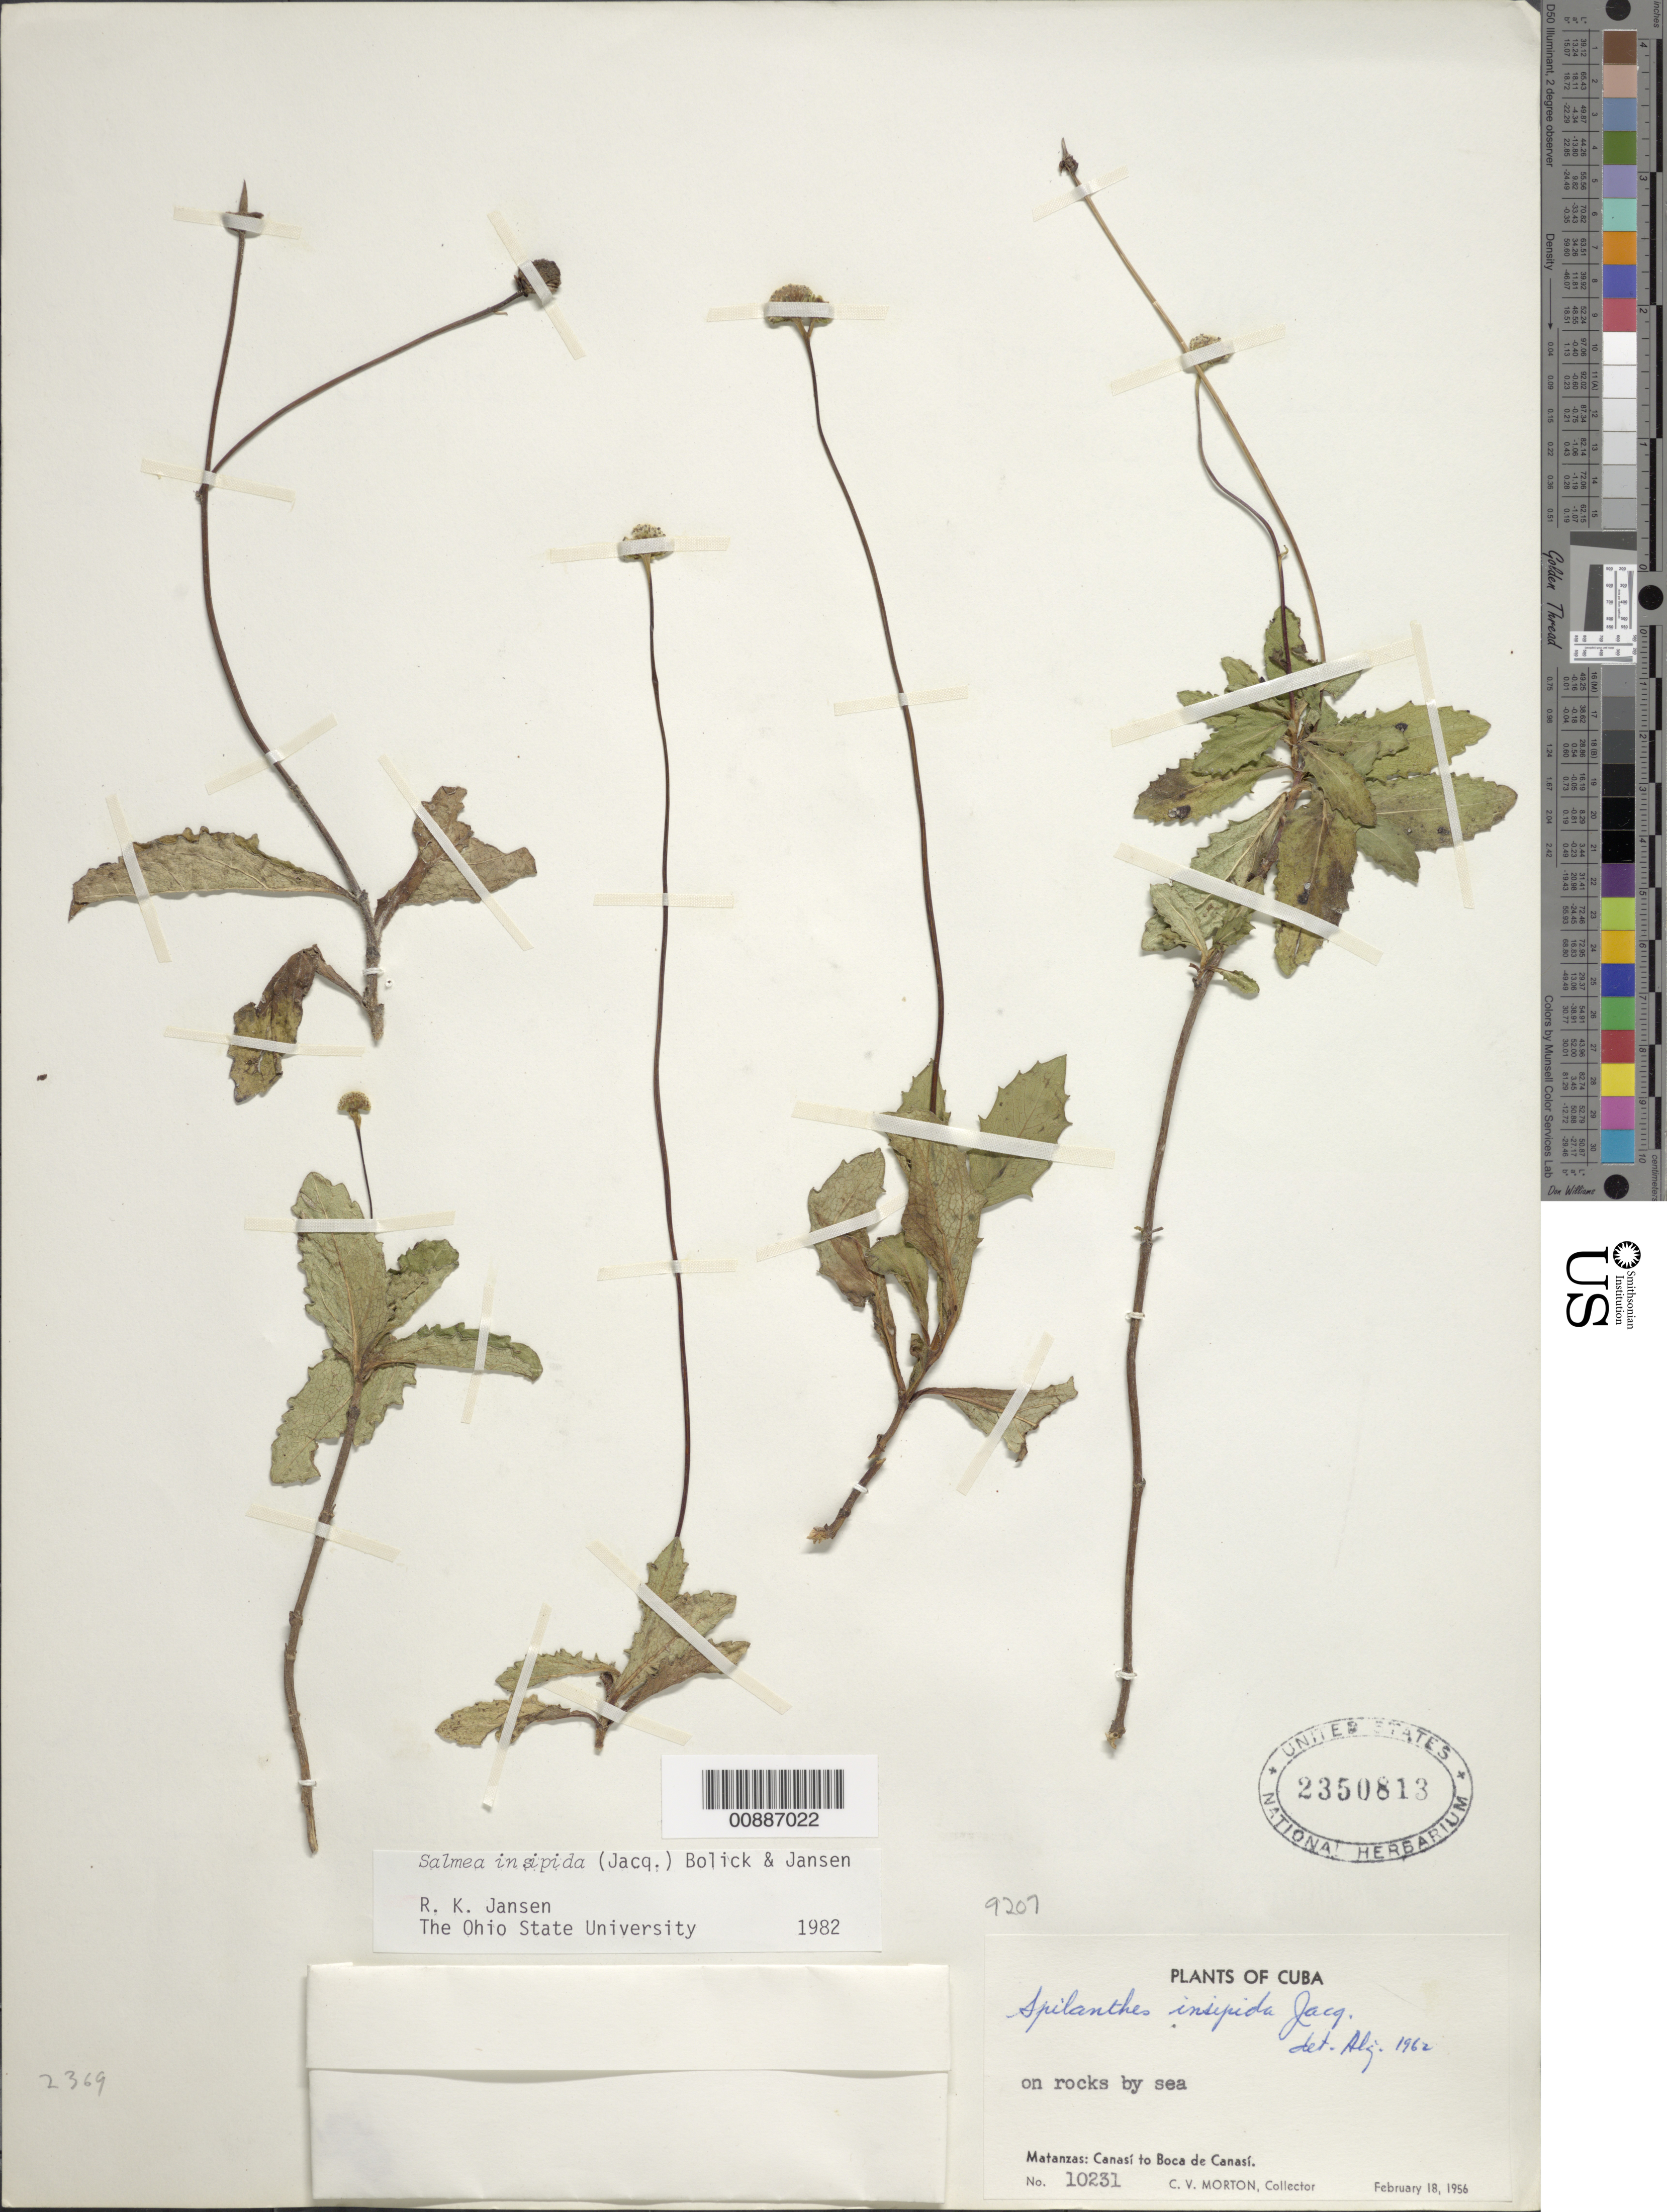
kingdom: Plantae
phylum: Tracheophyta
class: Magnoliopsida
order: Asterales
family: Asteraceae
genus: Salmea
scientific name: Salmea insipida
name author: (Jacq.) M.R. Bolick & R.K. Jansen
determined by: Jansen, R. K.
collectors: C. V. Morton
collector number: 10231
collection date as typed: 18 Feb 1956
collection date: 1956-02-18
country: Cuba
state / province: Matanzas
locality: Canasí to Boca de Canasí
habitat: On rocks by sea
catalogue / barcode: US 2350813